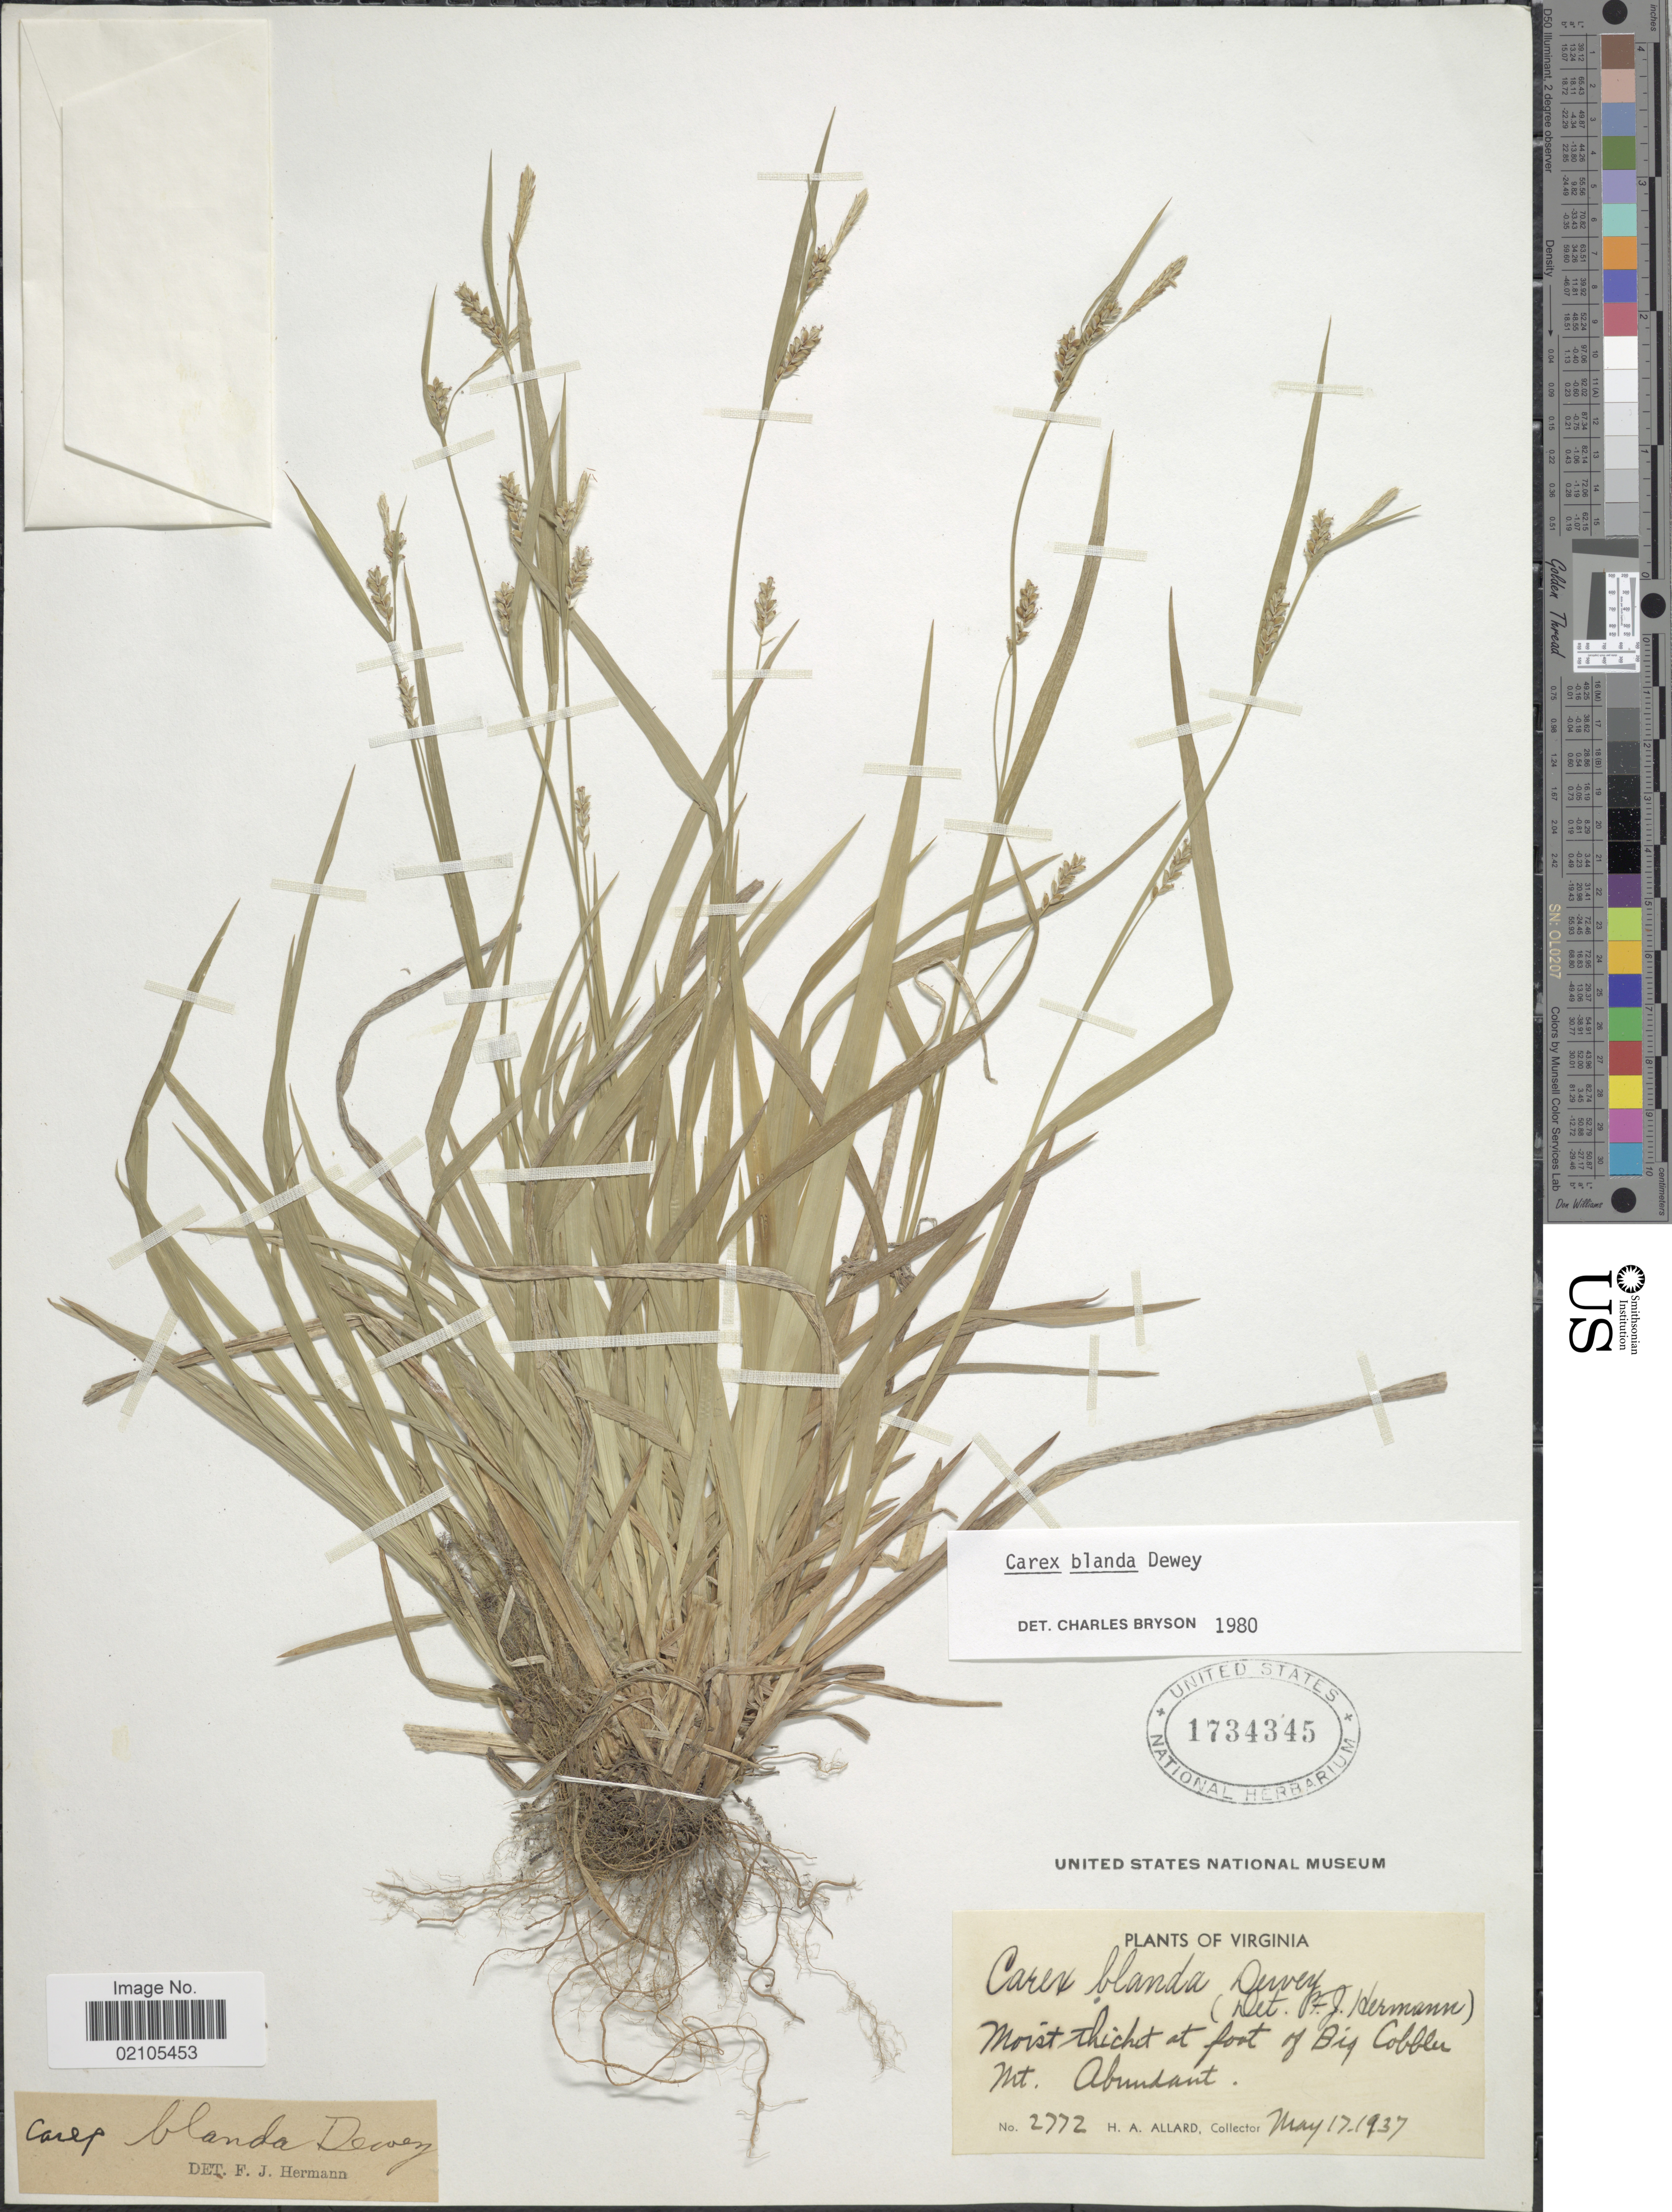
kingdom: Plantae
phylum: Tracheophyta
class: Liliopsida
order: Poales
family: Cyperaceae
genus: Carex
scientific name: Carex blanda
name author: Dewey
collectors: H. A. Allard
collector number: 2772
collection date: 1937-05-17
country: United States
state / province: Virginia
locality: Moist thicket at foot of Big Cobbler Mt. Abundant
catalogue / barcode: US 1734345